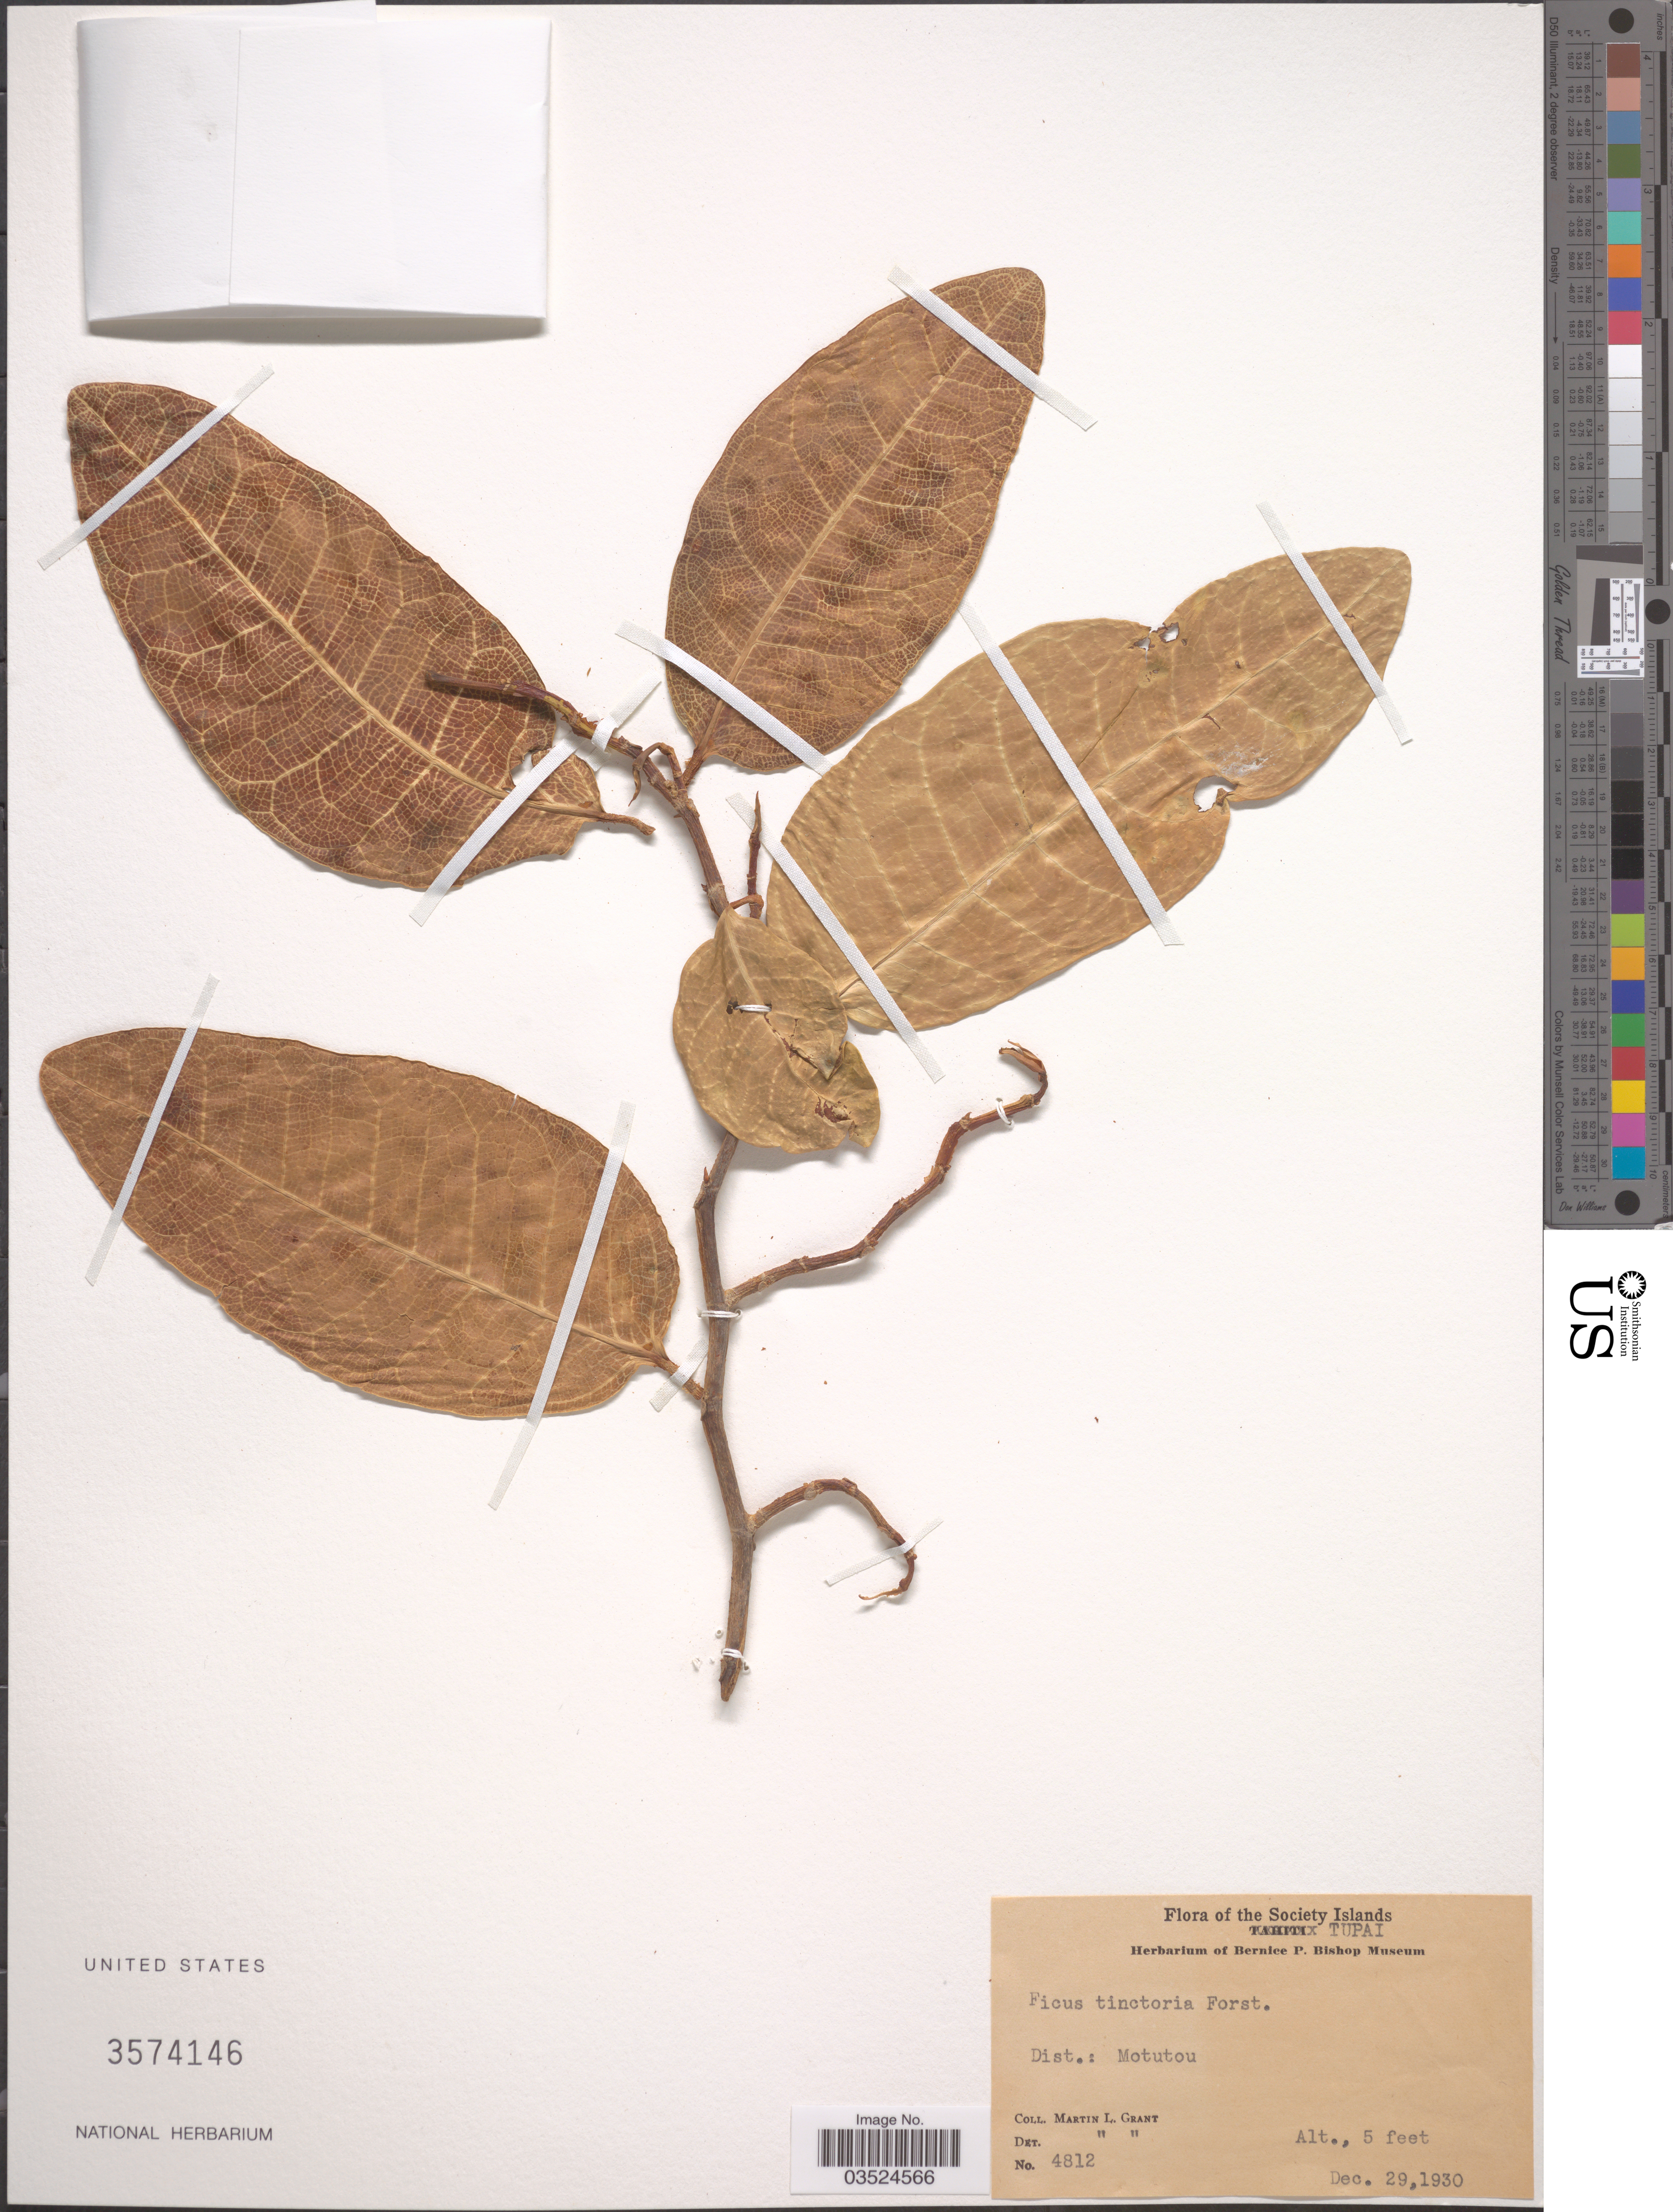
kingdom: Plantae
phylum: Tracheophyta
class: Magnoliopsida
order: Rosales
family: Moraceae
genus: Ficus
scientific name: Ficus tinctoria subsp. tinctoria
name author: G. Forst.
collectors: M. L. Grant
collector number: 4812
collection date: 1930-12-29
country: French Polynesia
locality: The Society Islands. Tupai. Dist.: Motutou.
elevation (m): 2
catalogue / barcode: US 3574146